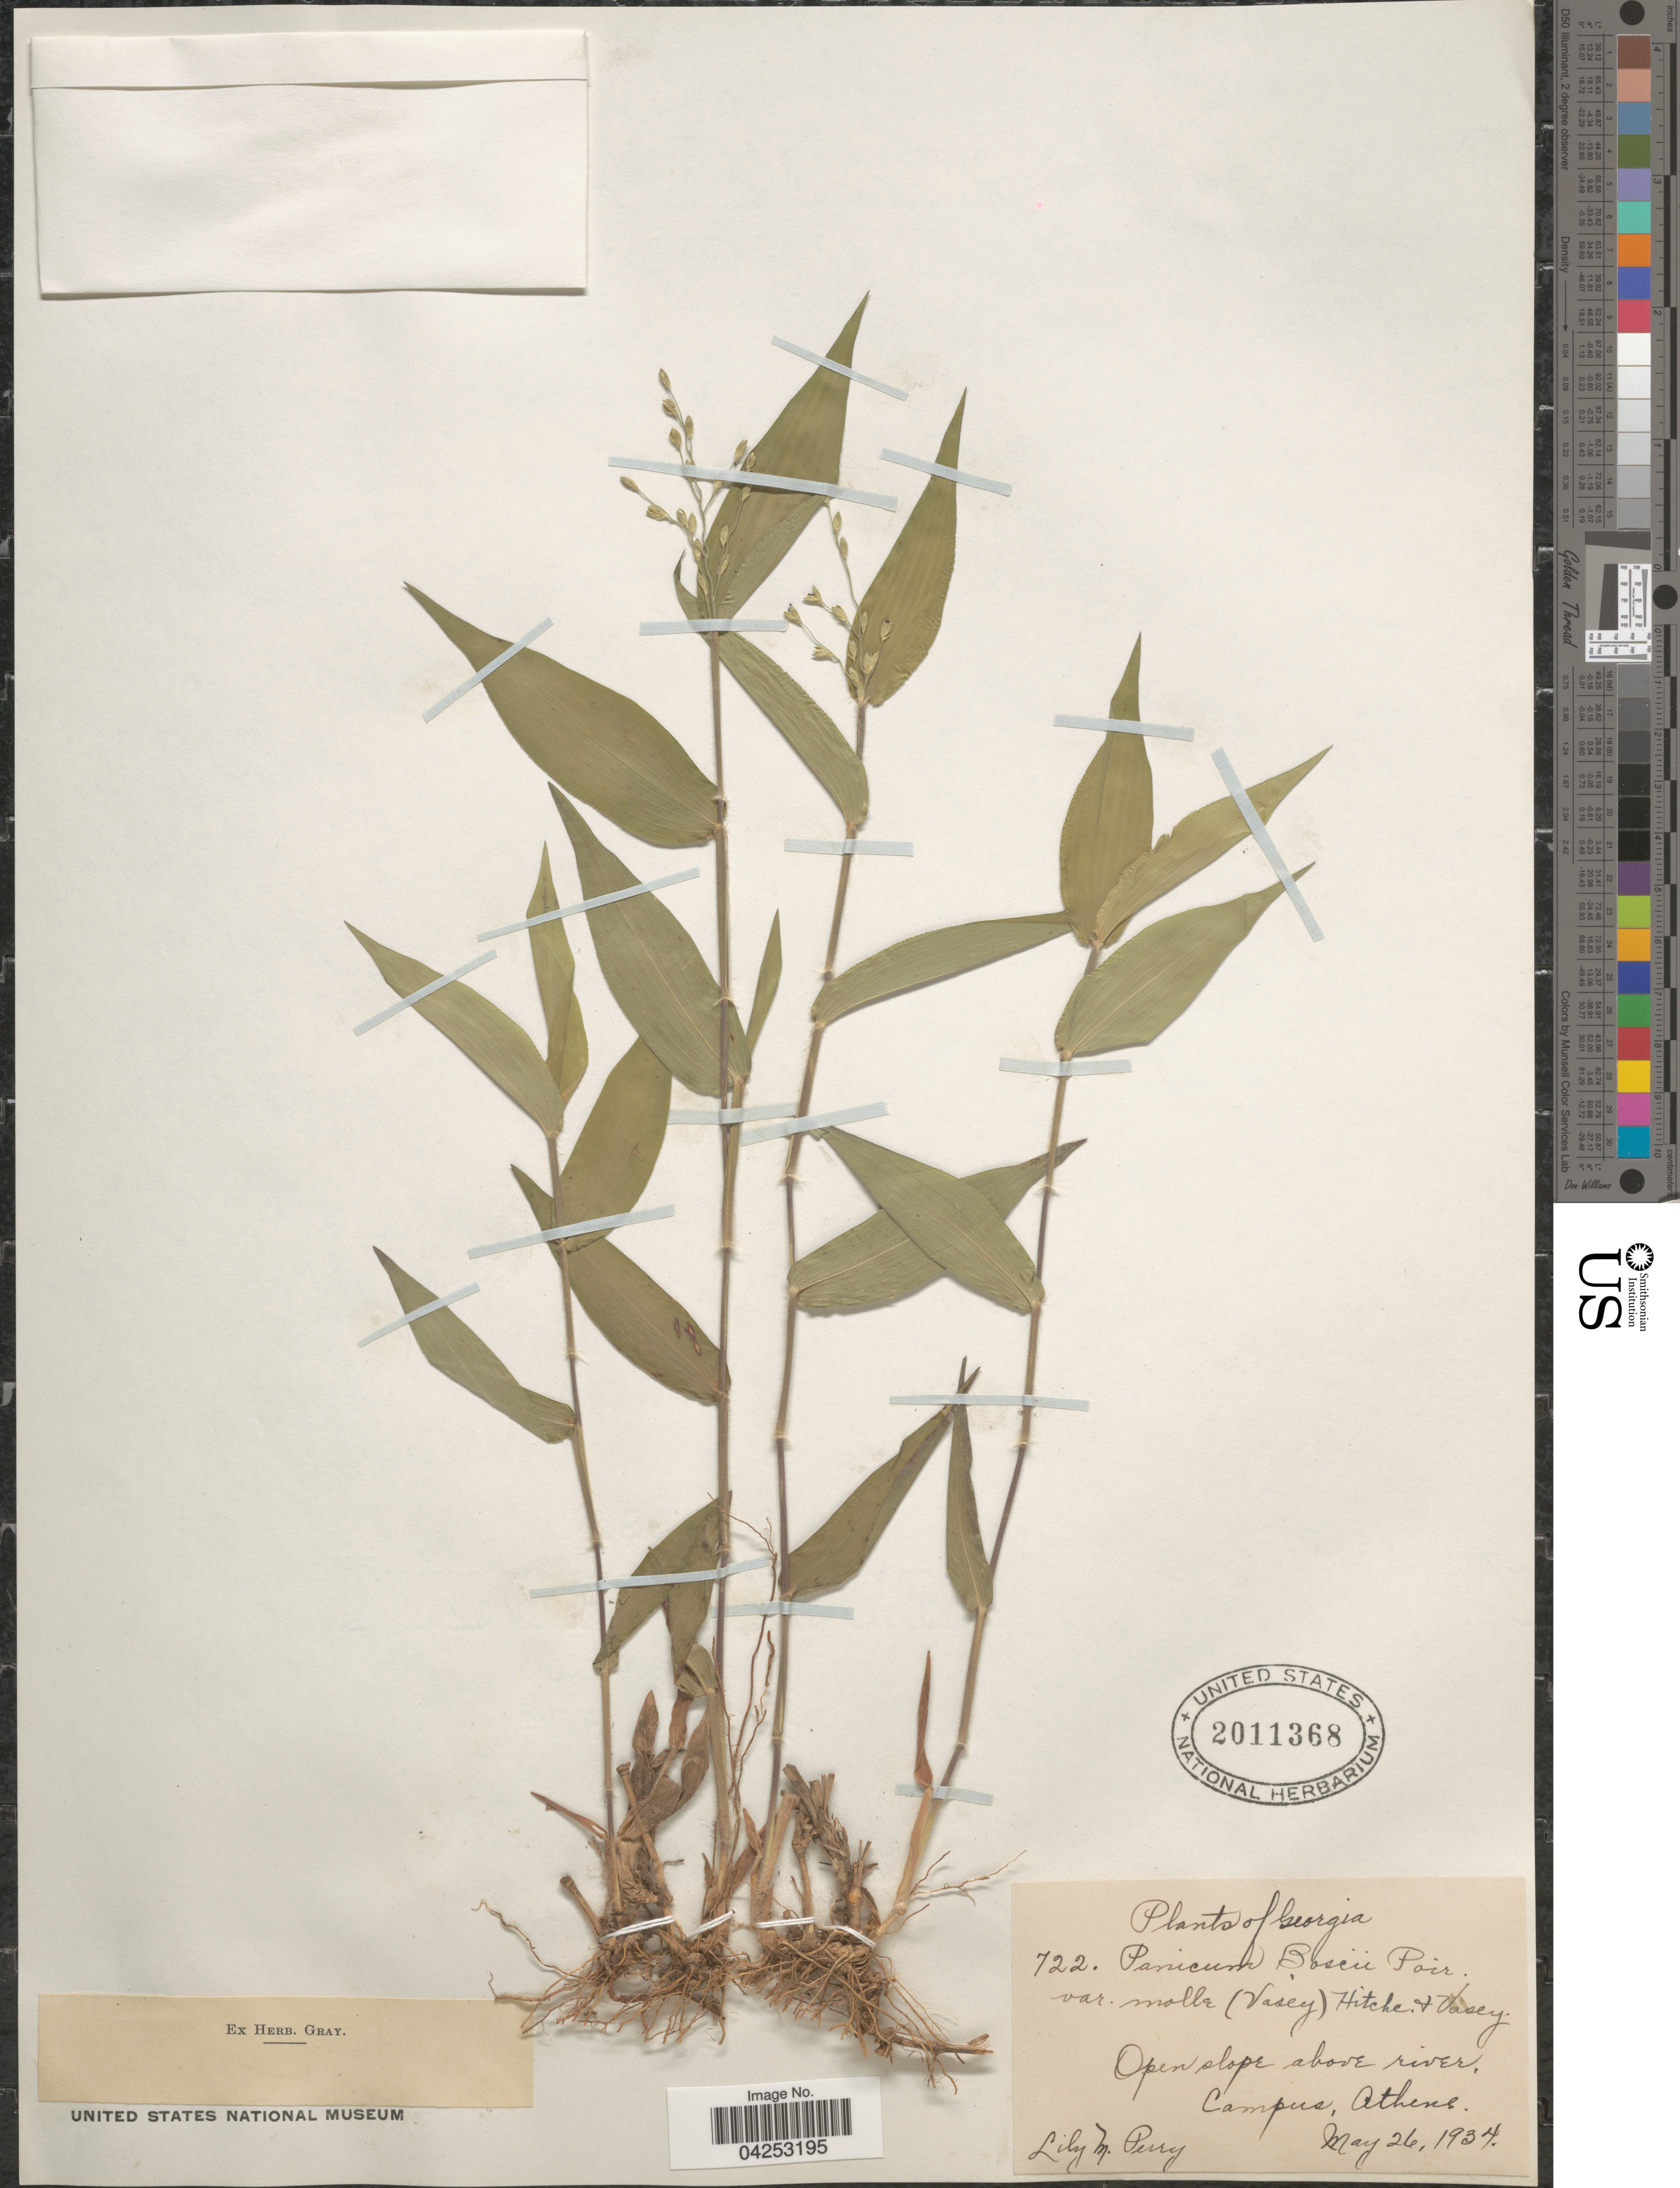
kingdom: Plantae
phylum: Tracheophyta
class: Liliopsida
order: Poales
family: Poaceae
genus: Dichanthelium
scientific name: Dichanthelium boscii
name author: (Poir.) Gould & C.A. Clark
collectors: L. M. Perry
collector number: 722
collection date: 1934-05-26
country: United States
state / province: Georgia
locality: Open slope above river, Campus, Athens.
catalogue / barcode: US 2011368